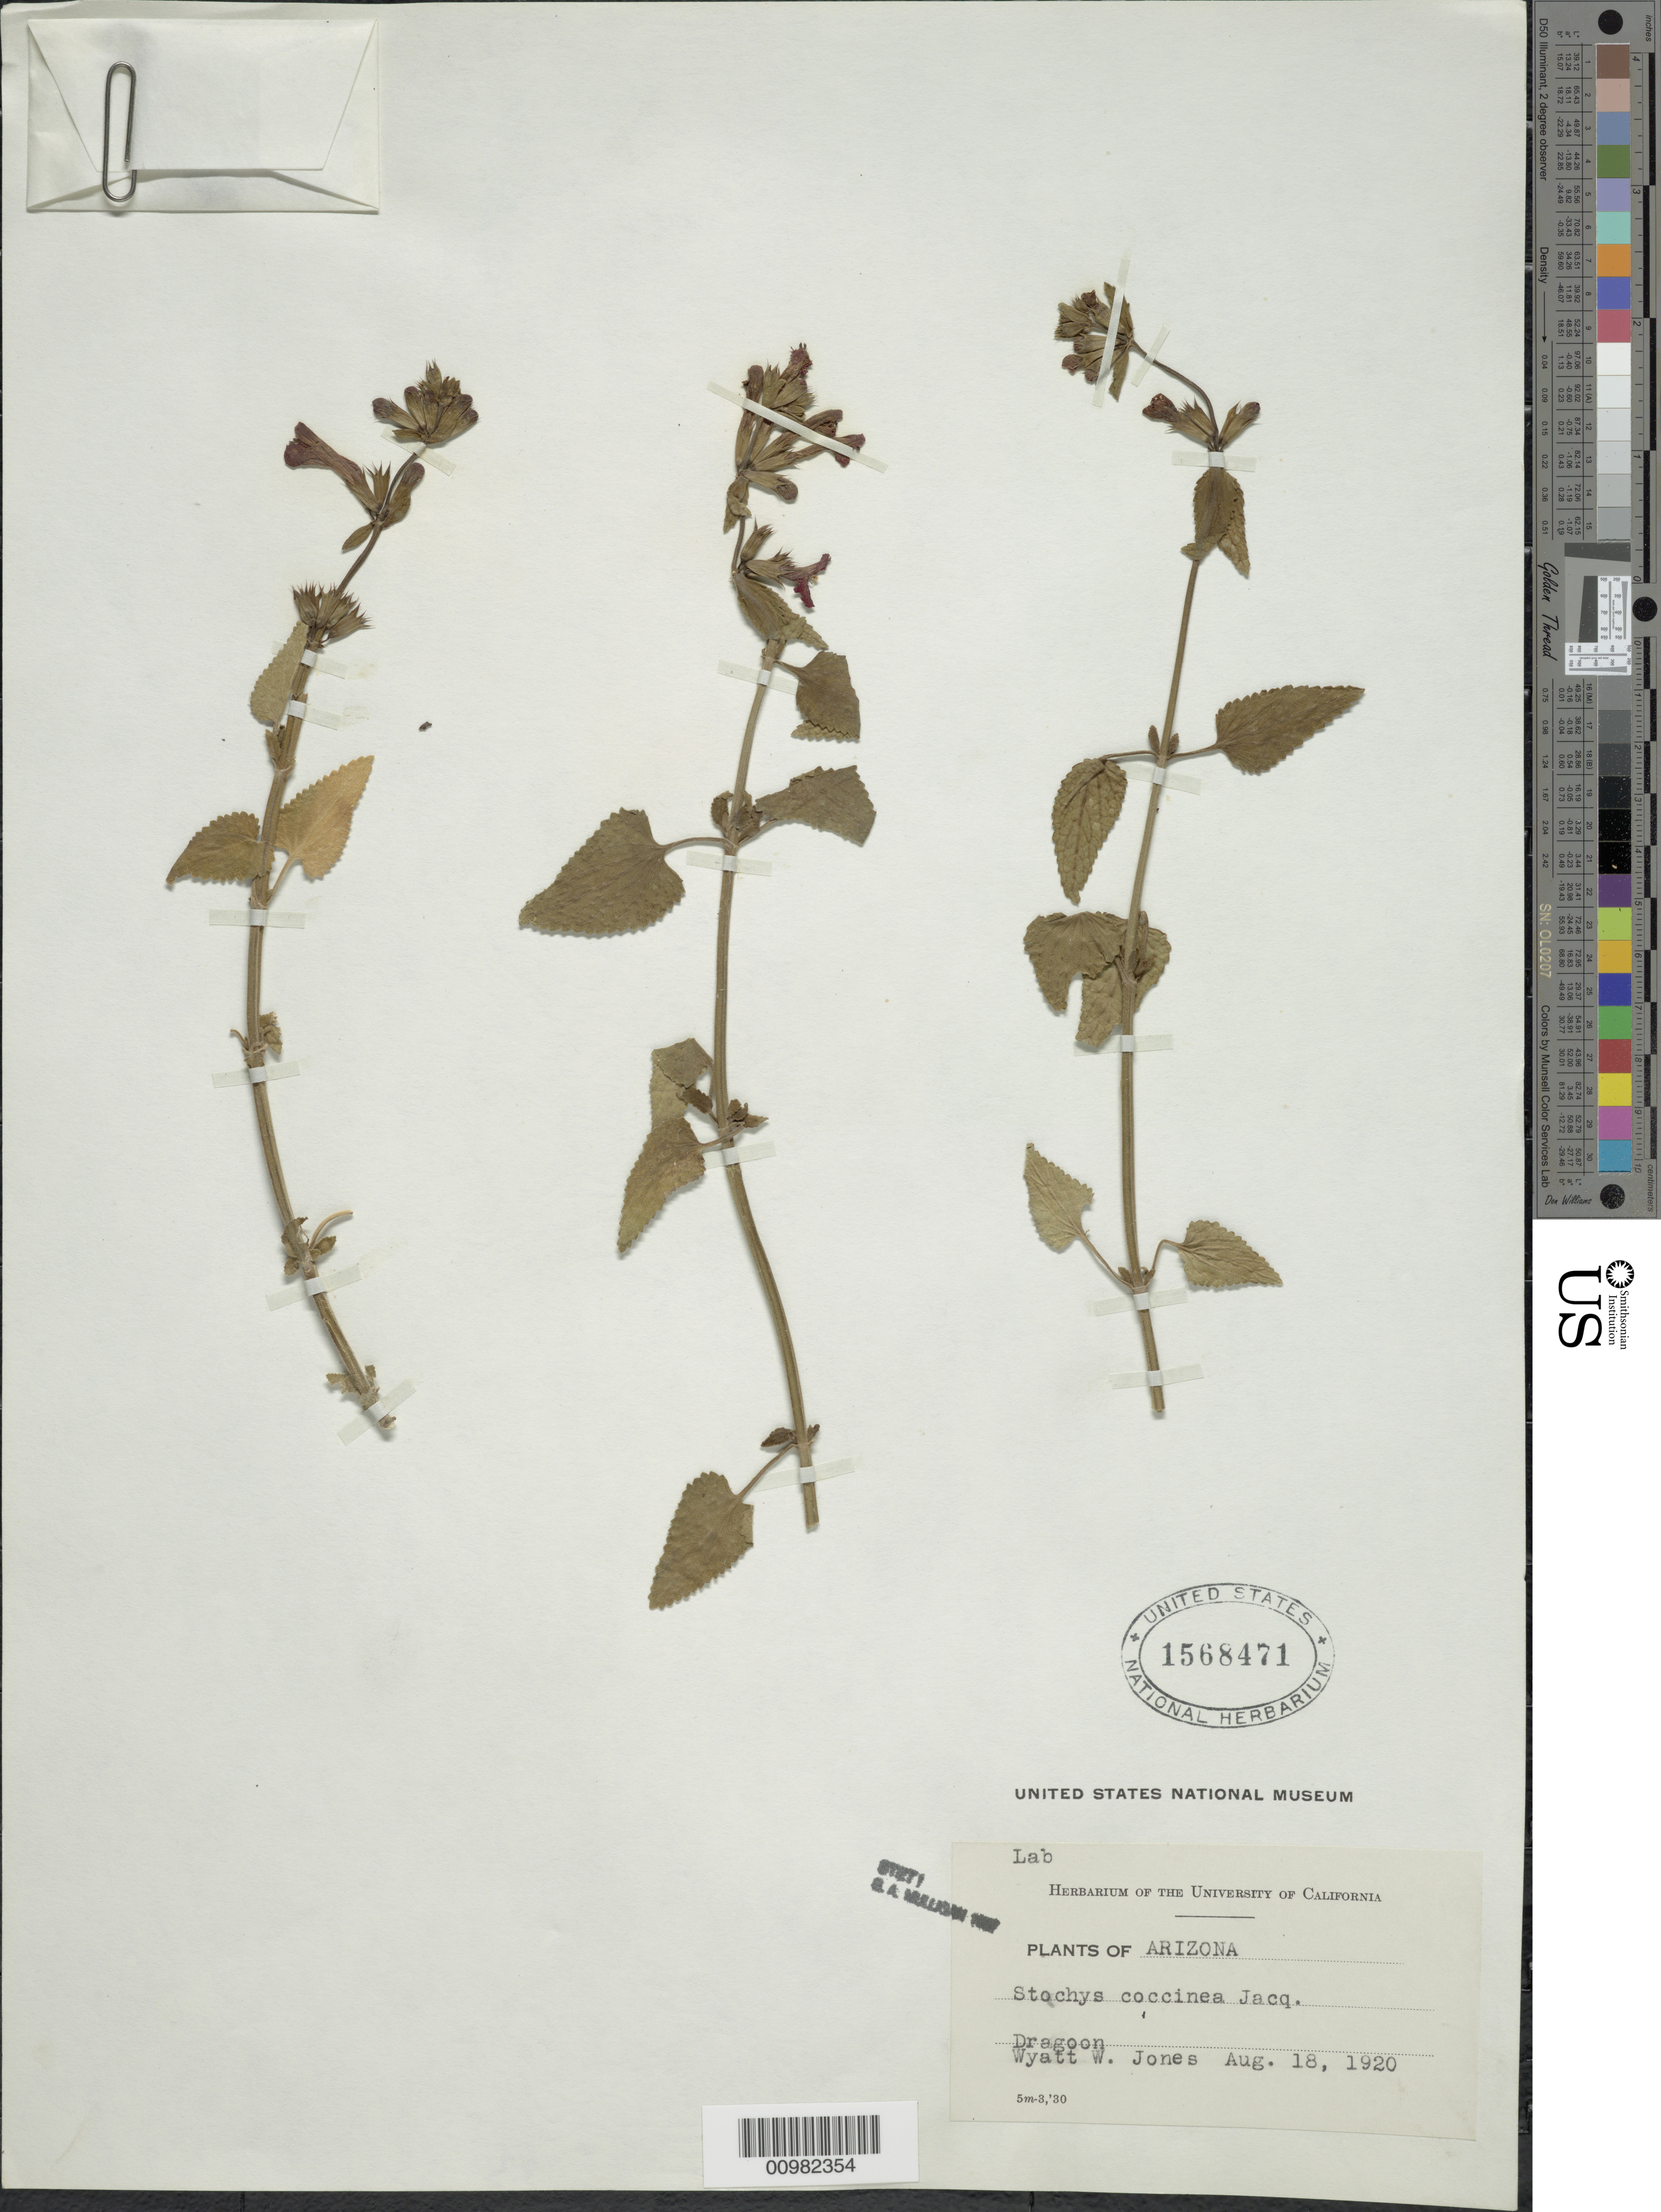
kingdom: Plantae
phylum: Tracheophyta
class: Magnoliopsida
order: Lamiales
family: Lamiaceae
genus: Stachys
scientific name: Stachys coccinea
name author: Ortega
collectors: W. W. Jones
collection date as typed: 18 Aug 1920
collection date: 1920-08-18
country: United States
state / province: Arizona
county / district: Cochise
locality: Dragoon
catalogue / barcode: US 1568471